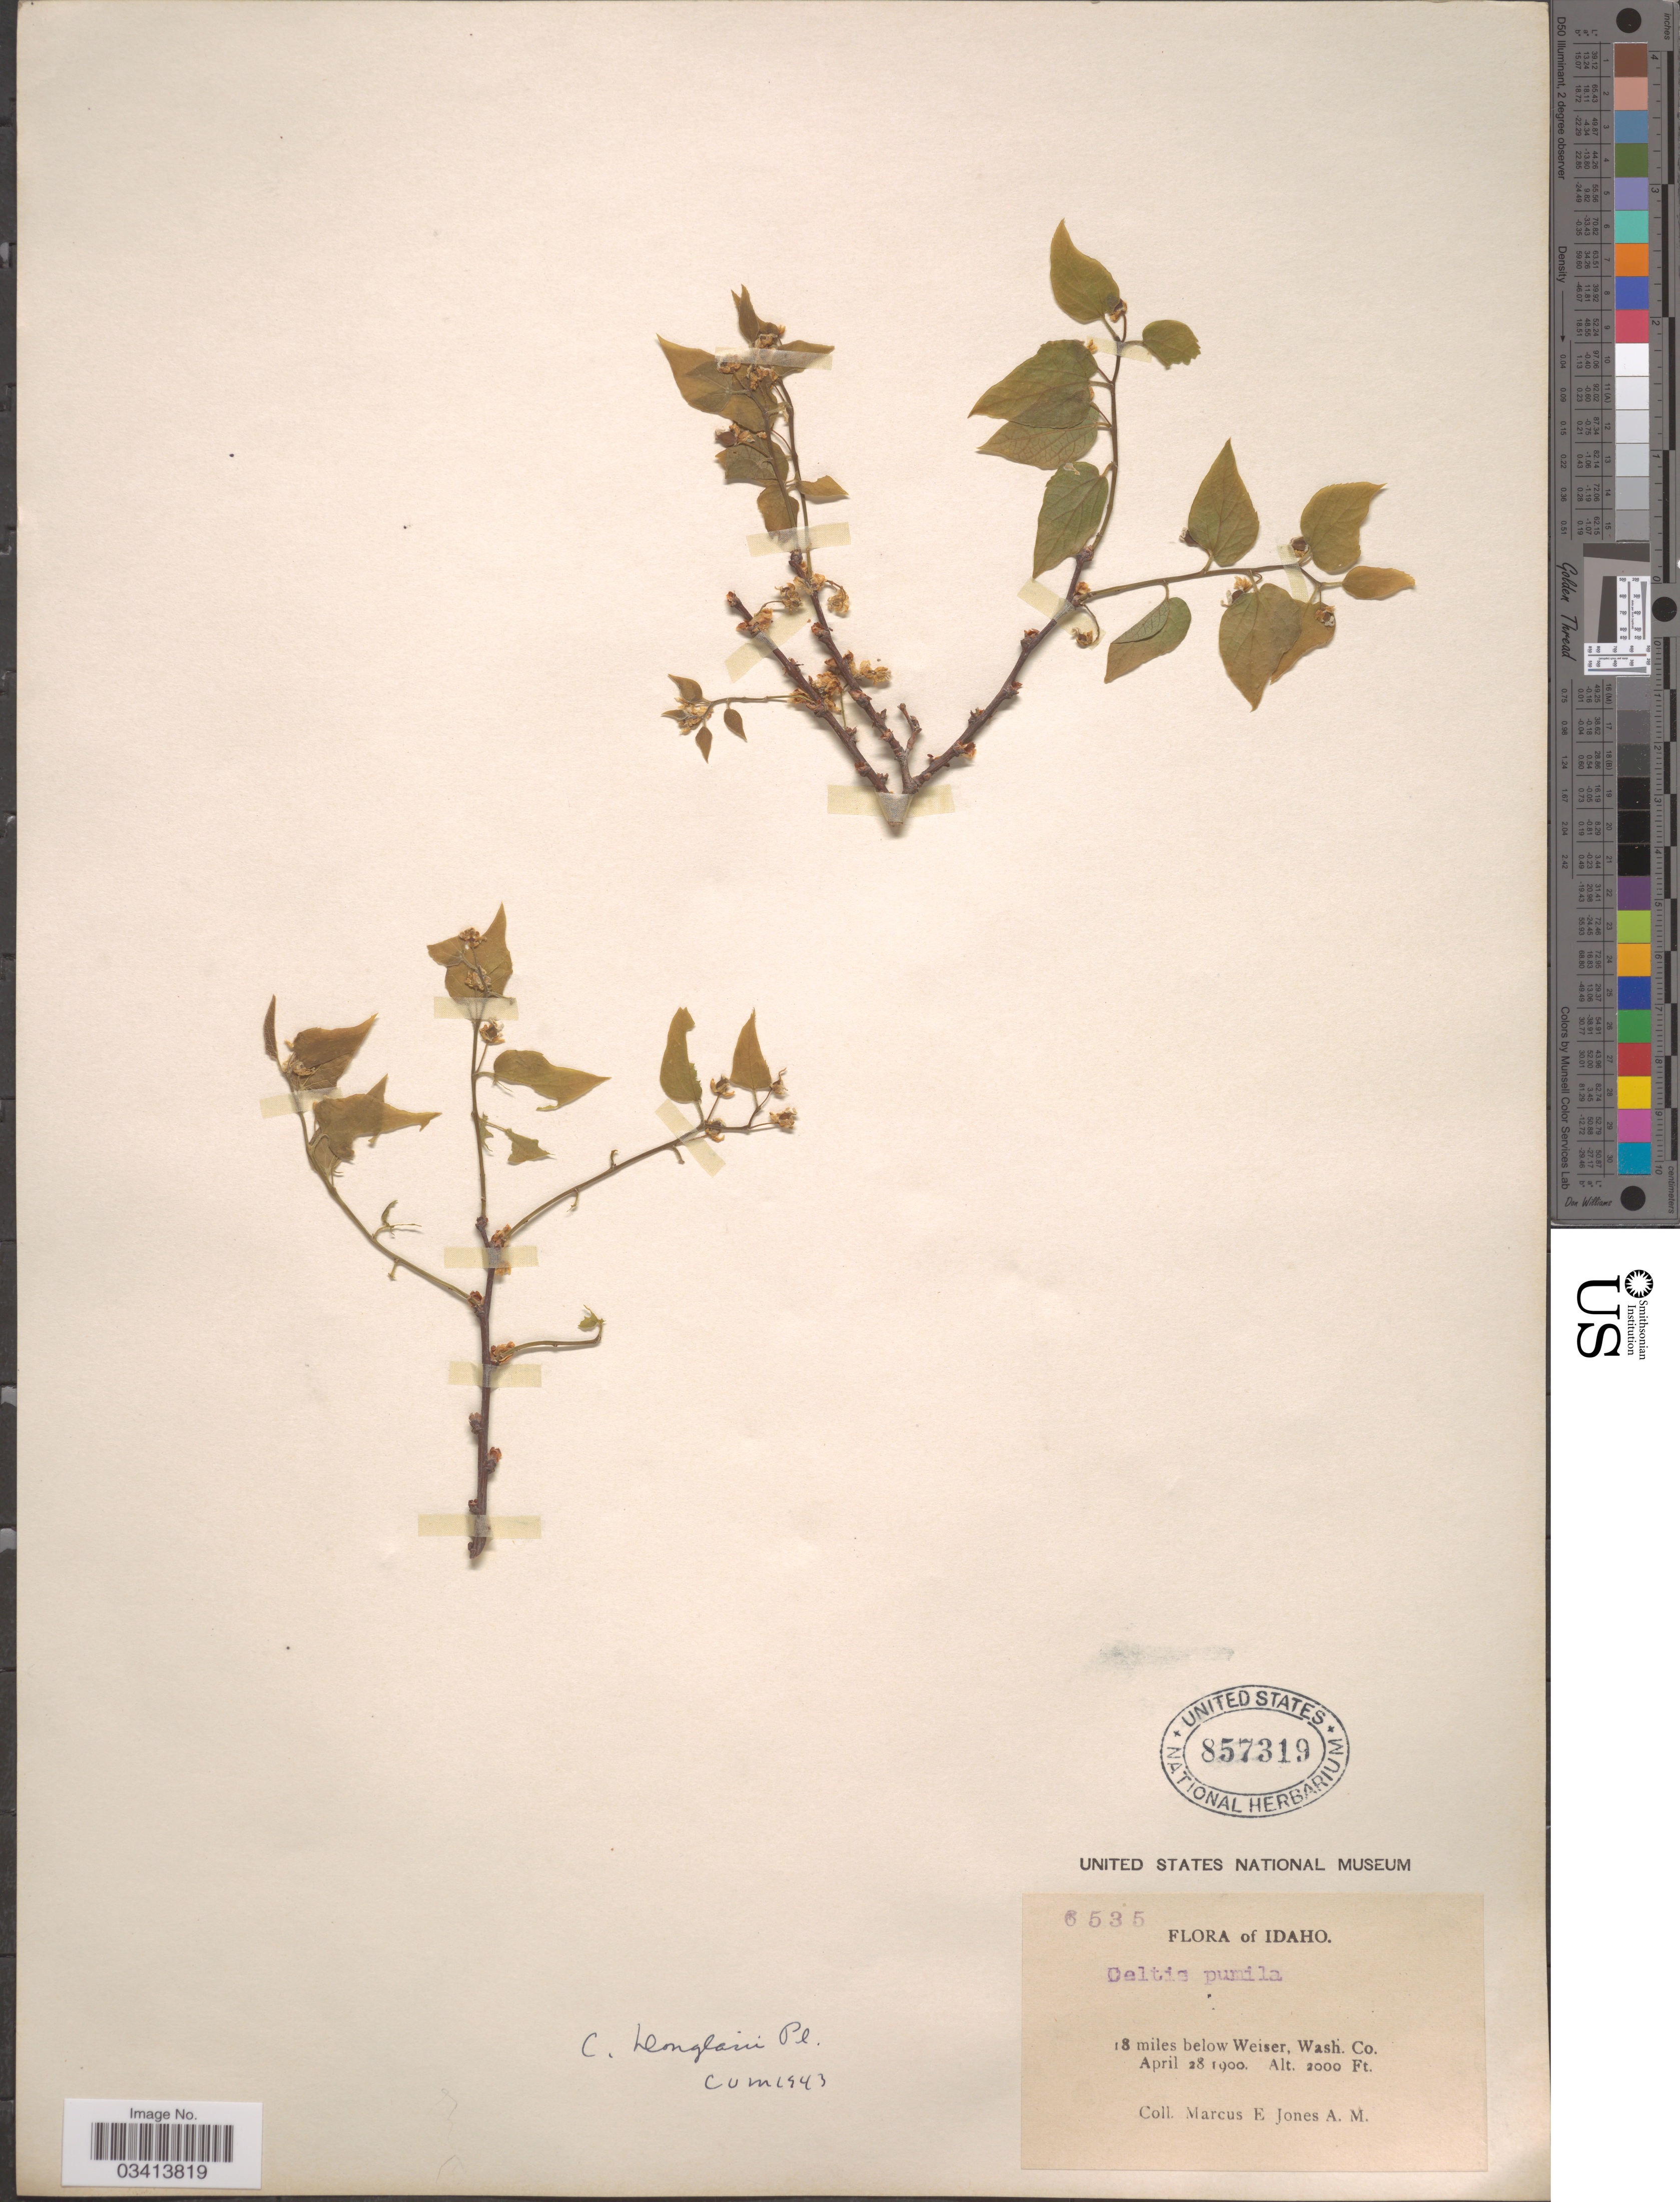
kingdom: Plantae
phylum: Tracheophyta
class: Magnoliopsida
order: Rosales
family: Cannabaceae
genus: Celtis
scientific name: Celtis laevigata var. reticulata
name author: (Torr.) L.D. Benson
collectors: M. E. Jones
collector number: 6535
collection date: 1900-04-28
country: United States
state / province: Idaho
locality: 18 miles below Weiser, Wash. Co.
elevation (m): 610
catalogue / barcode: US 857319